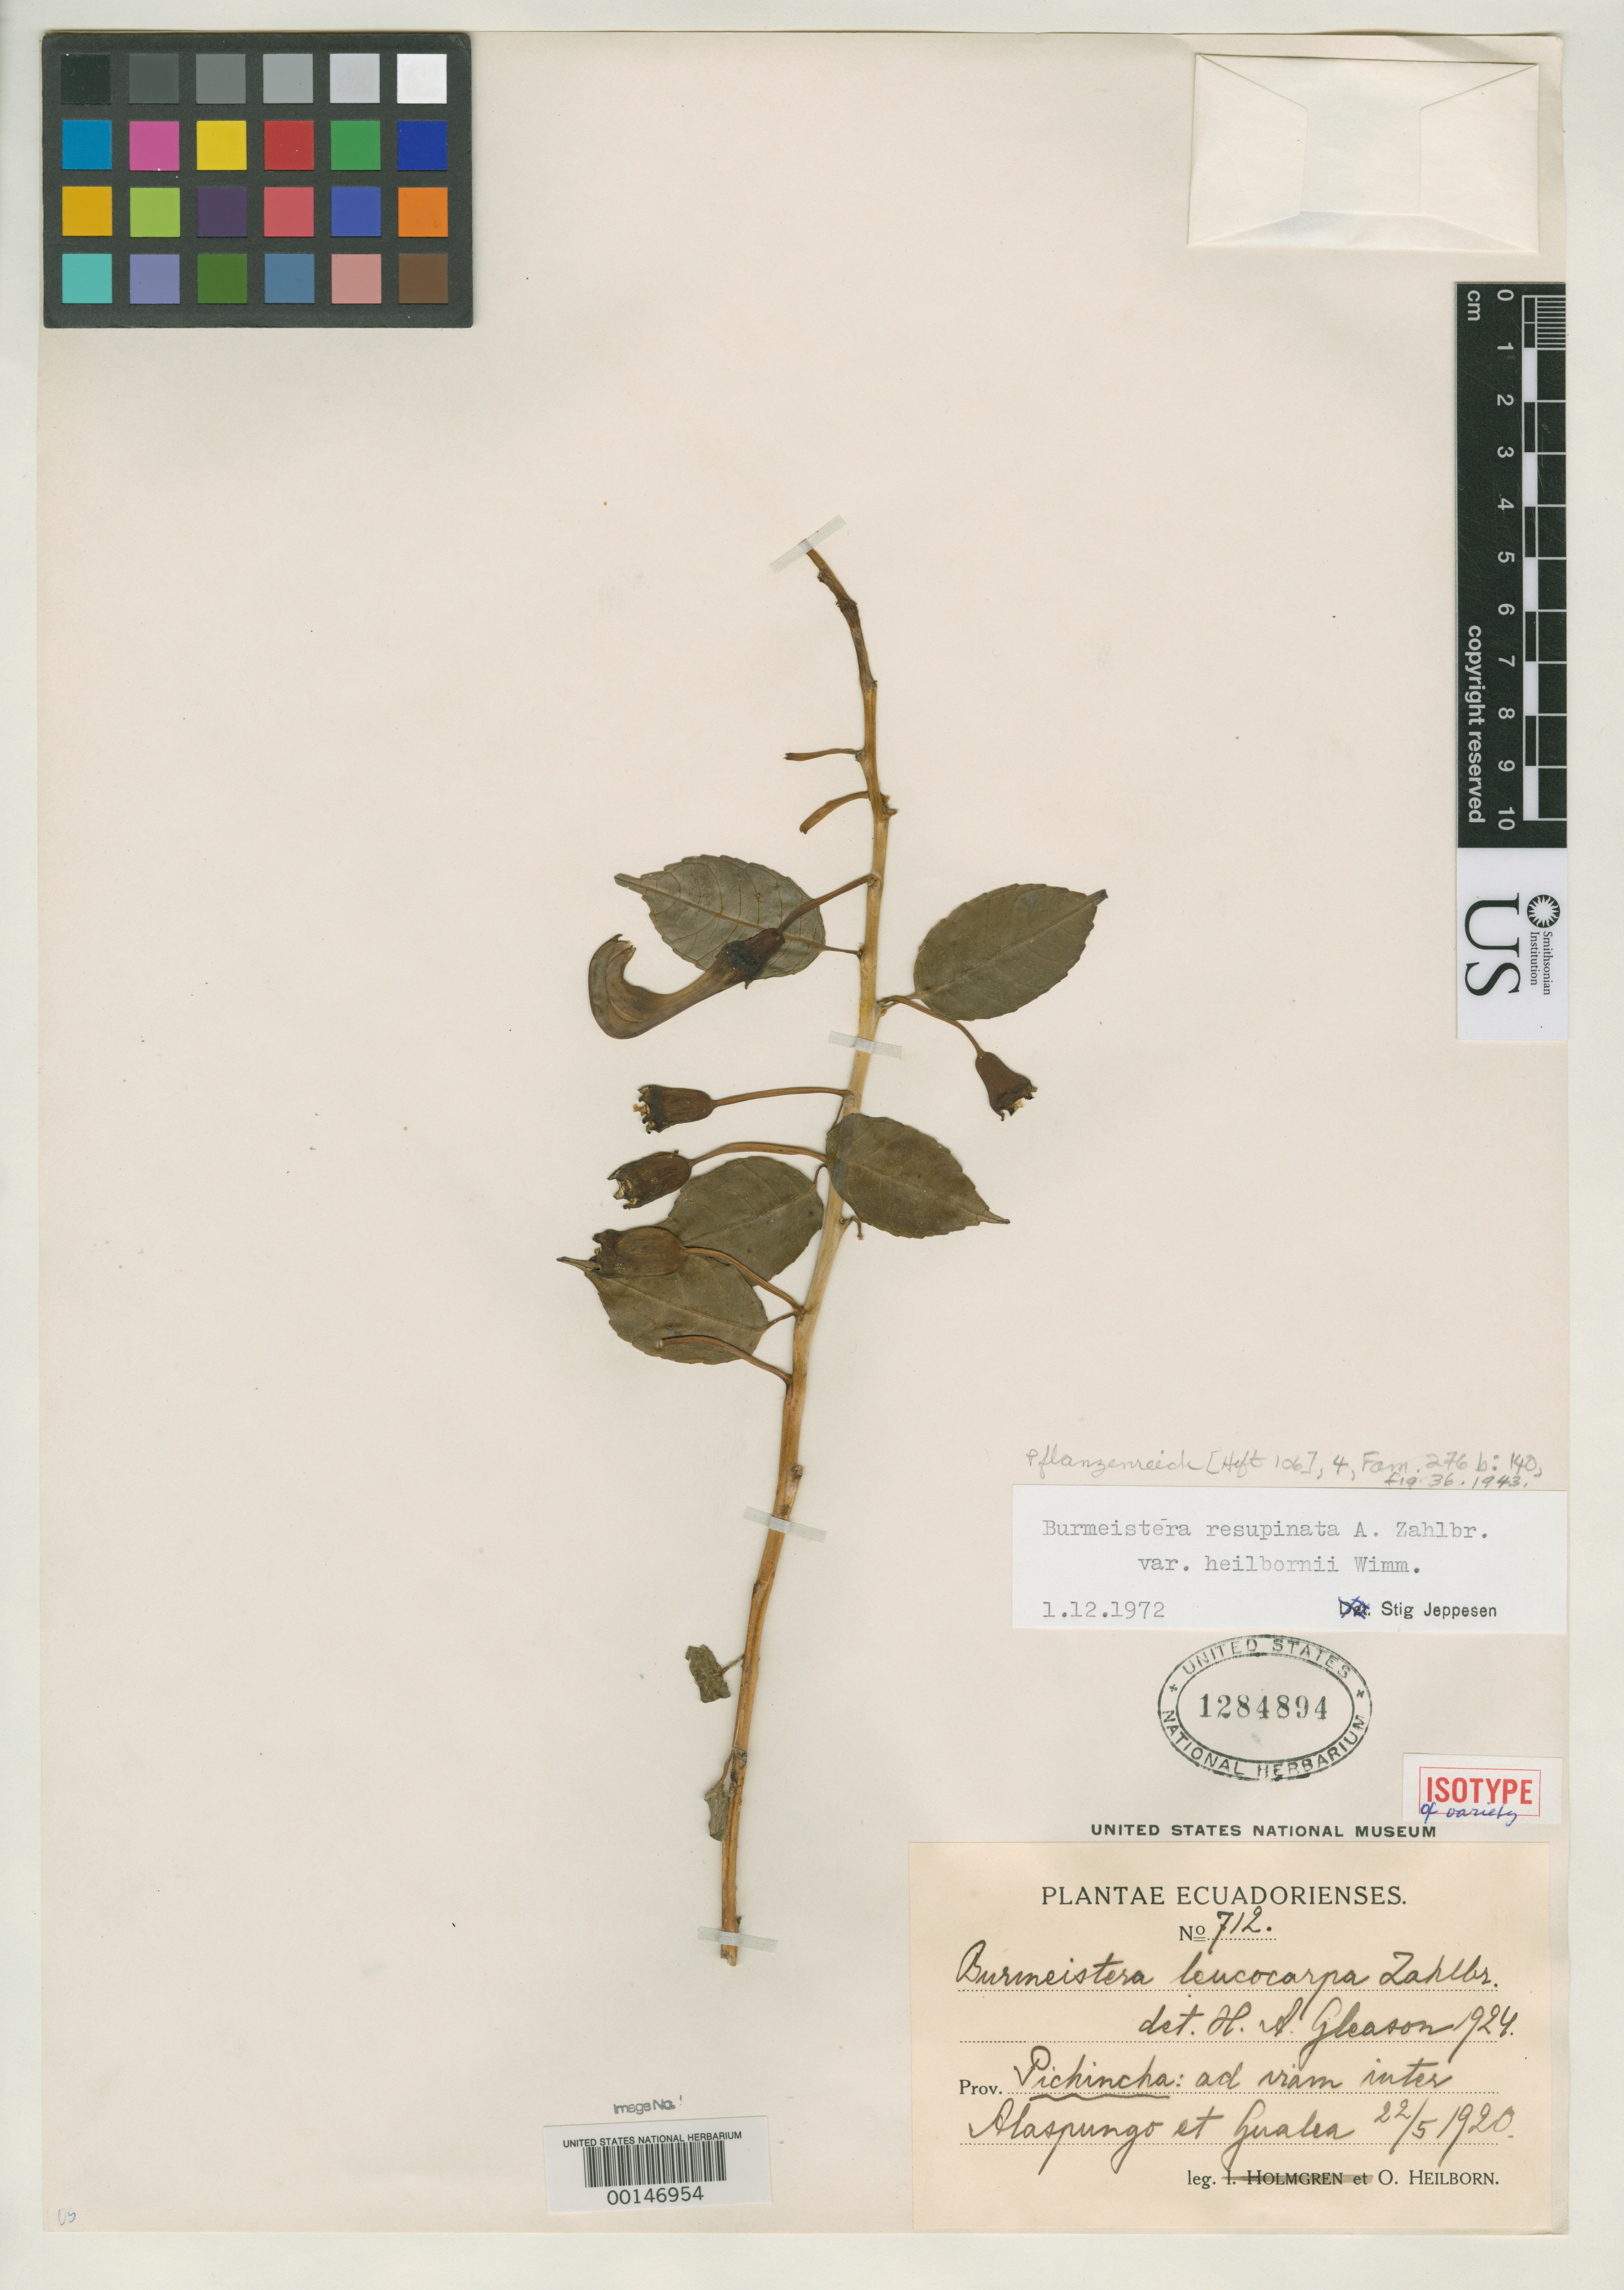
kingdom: Plantae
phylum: Tracheophyta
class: Magnoliopsida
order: Asterales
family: Campanulaceae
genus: Burmeistera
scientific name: Burmeistera resupinata var. heilbornii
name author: E. Wimm. in Engl.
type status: Isotype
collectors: O. Heilborn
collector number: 712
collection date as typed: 22 May 1920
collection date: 1920-05-22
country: Ecuador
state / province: Pichincha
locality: Between Alaspungo and Gualea.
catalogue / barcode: US 1284894